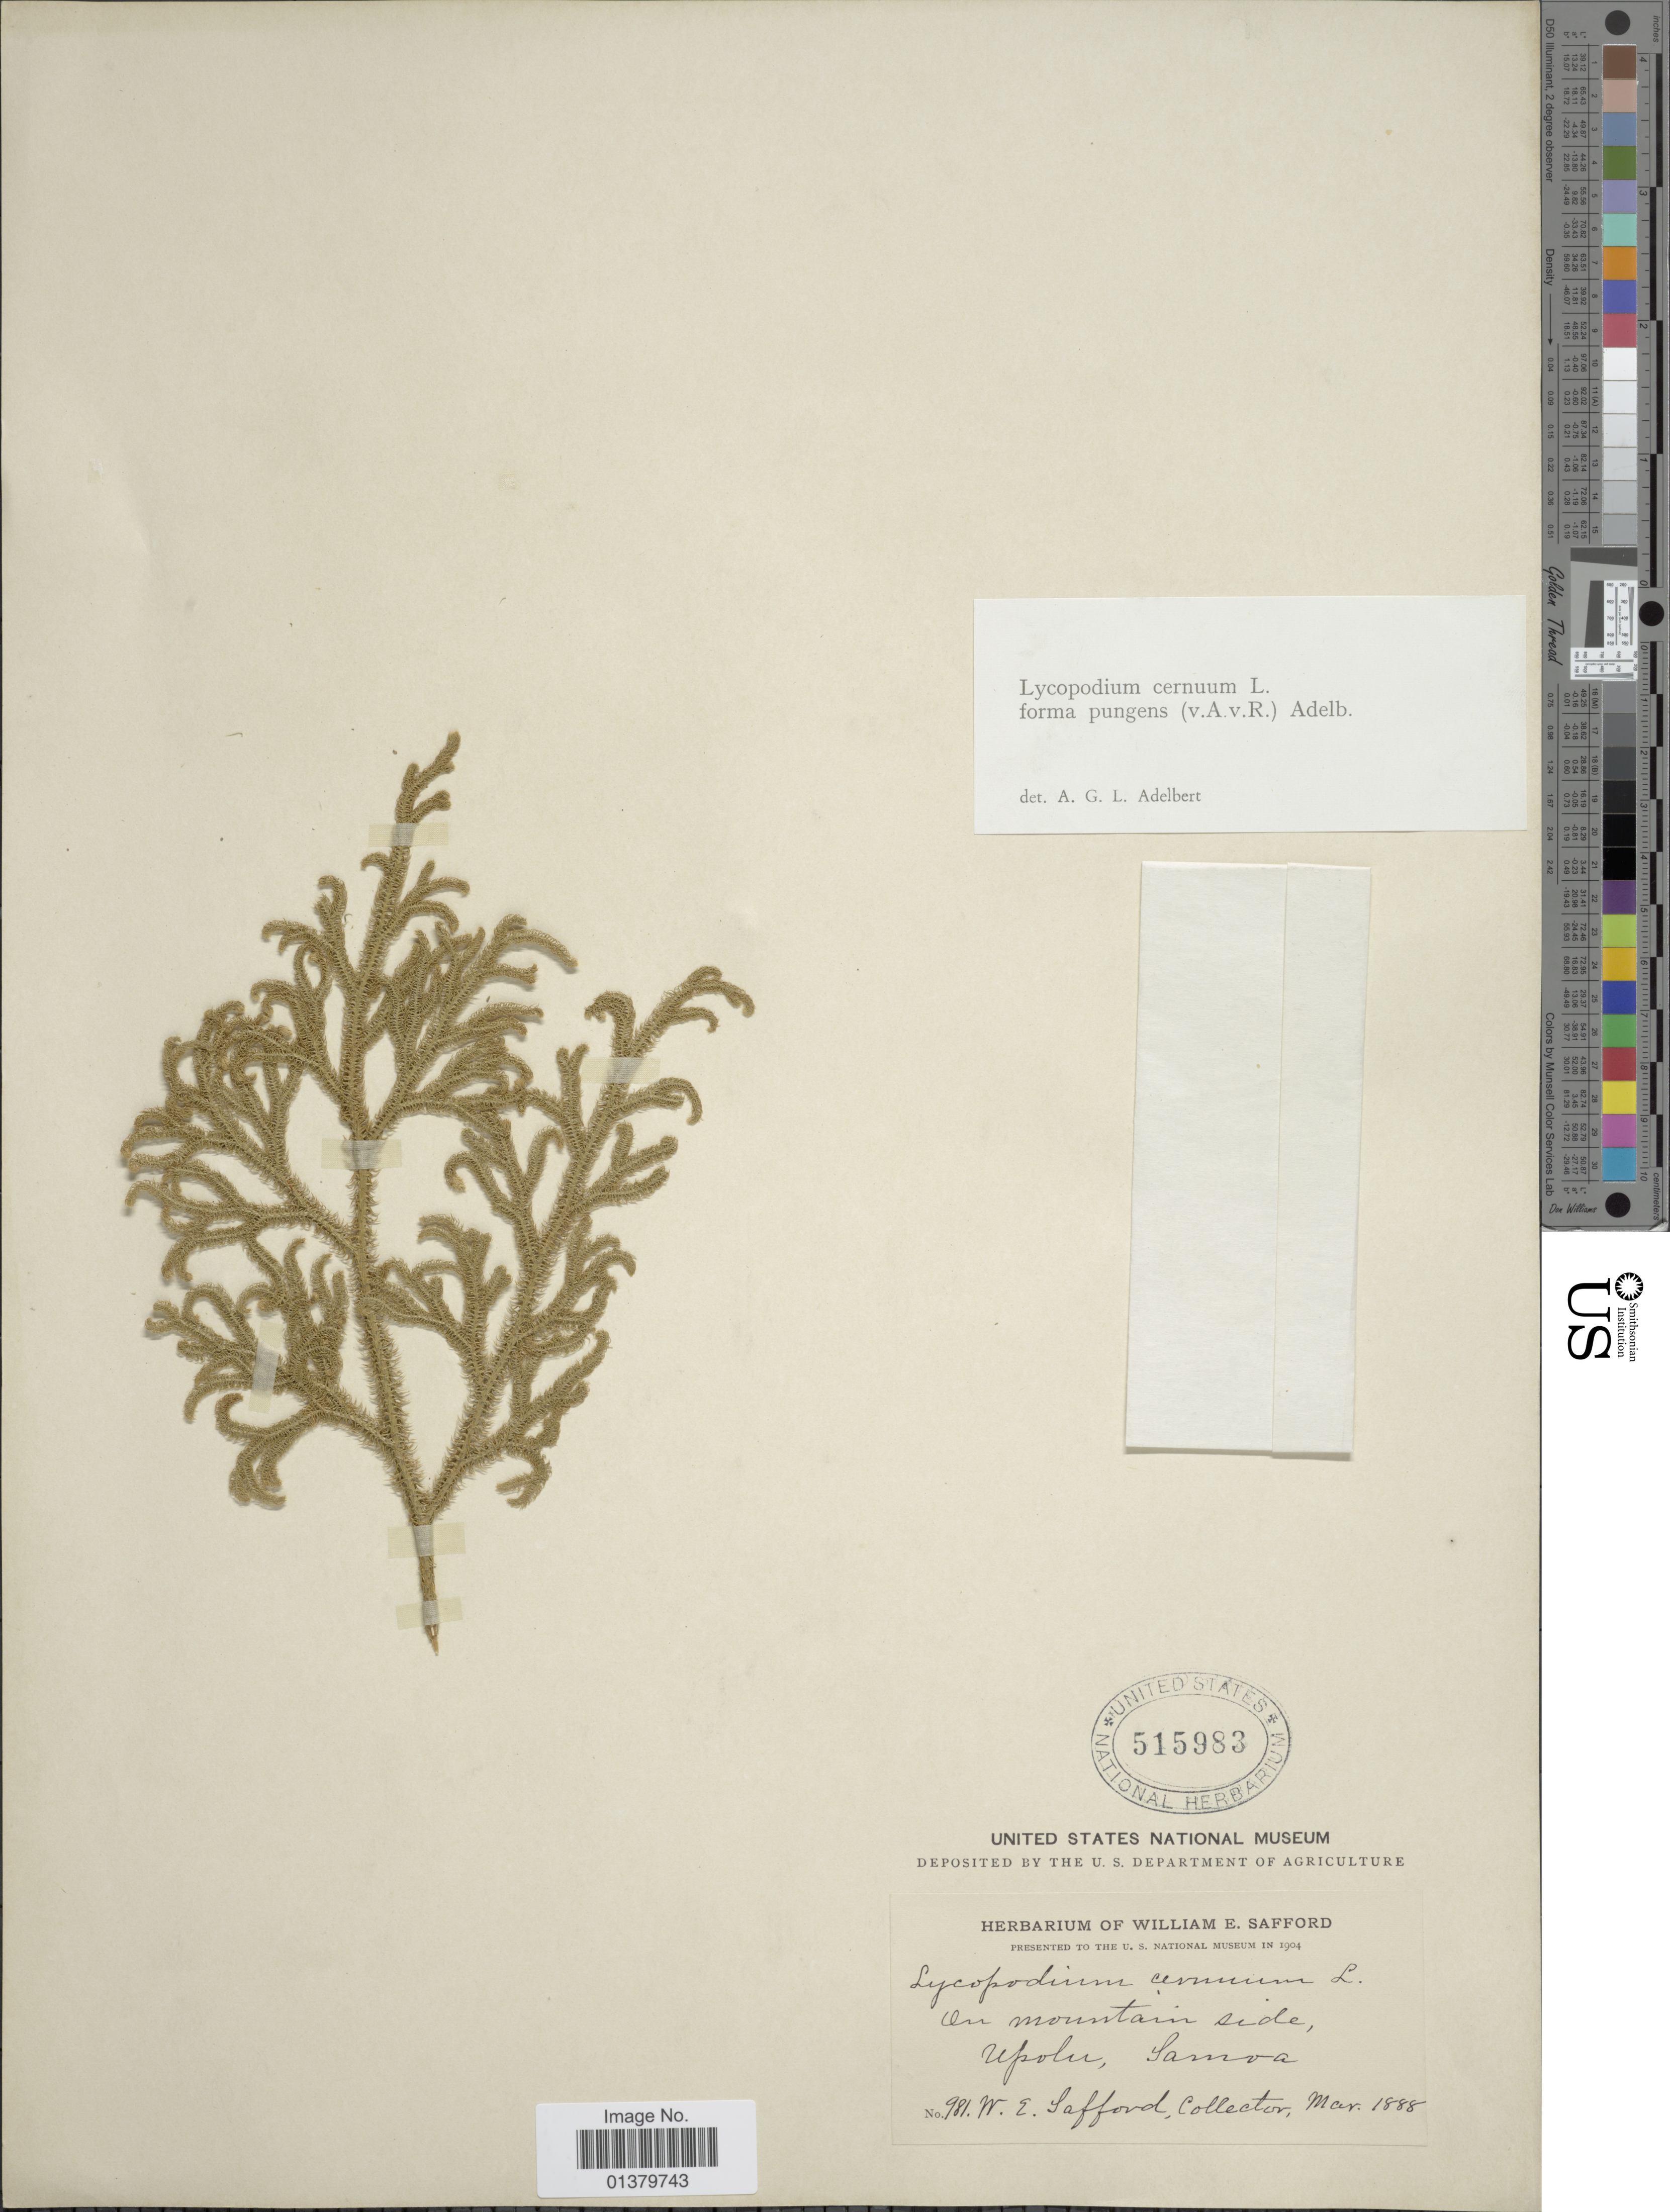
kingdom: Plantae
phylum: Tracheophyta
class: Lycopodiopsida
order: Lycopodiales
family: Lycopodiaceae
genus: Palhinhaea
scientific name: Palhinhaea cernua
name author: (L.) Vasc. & Franco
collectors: W. E. Safford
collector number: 981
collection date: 1888-03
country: Samoa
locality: On mountain side Upolu, Samoa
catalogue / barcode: US 515983